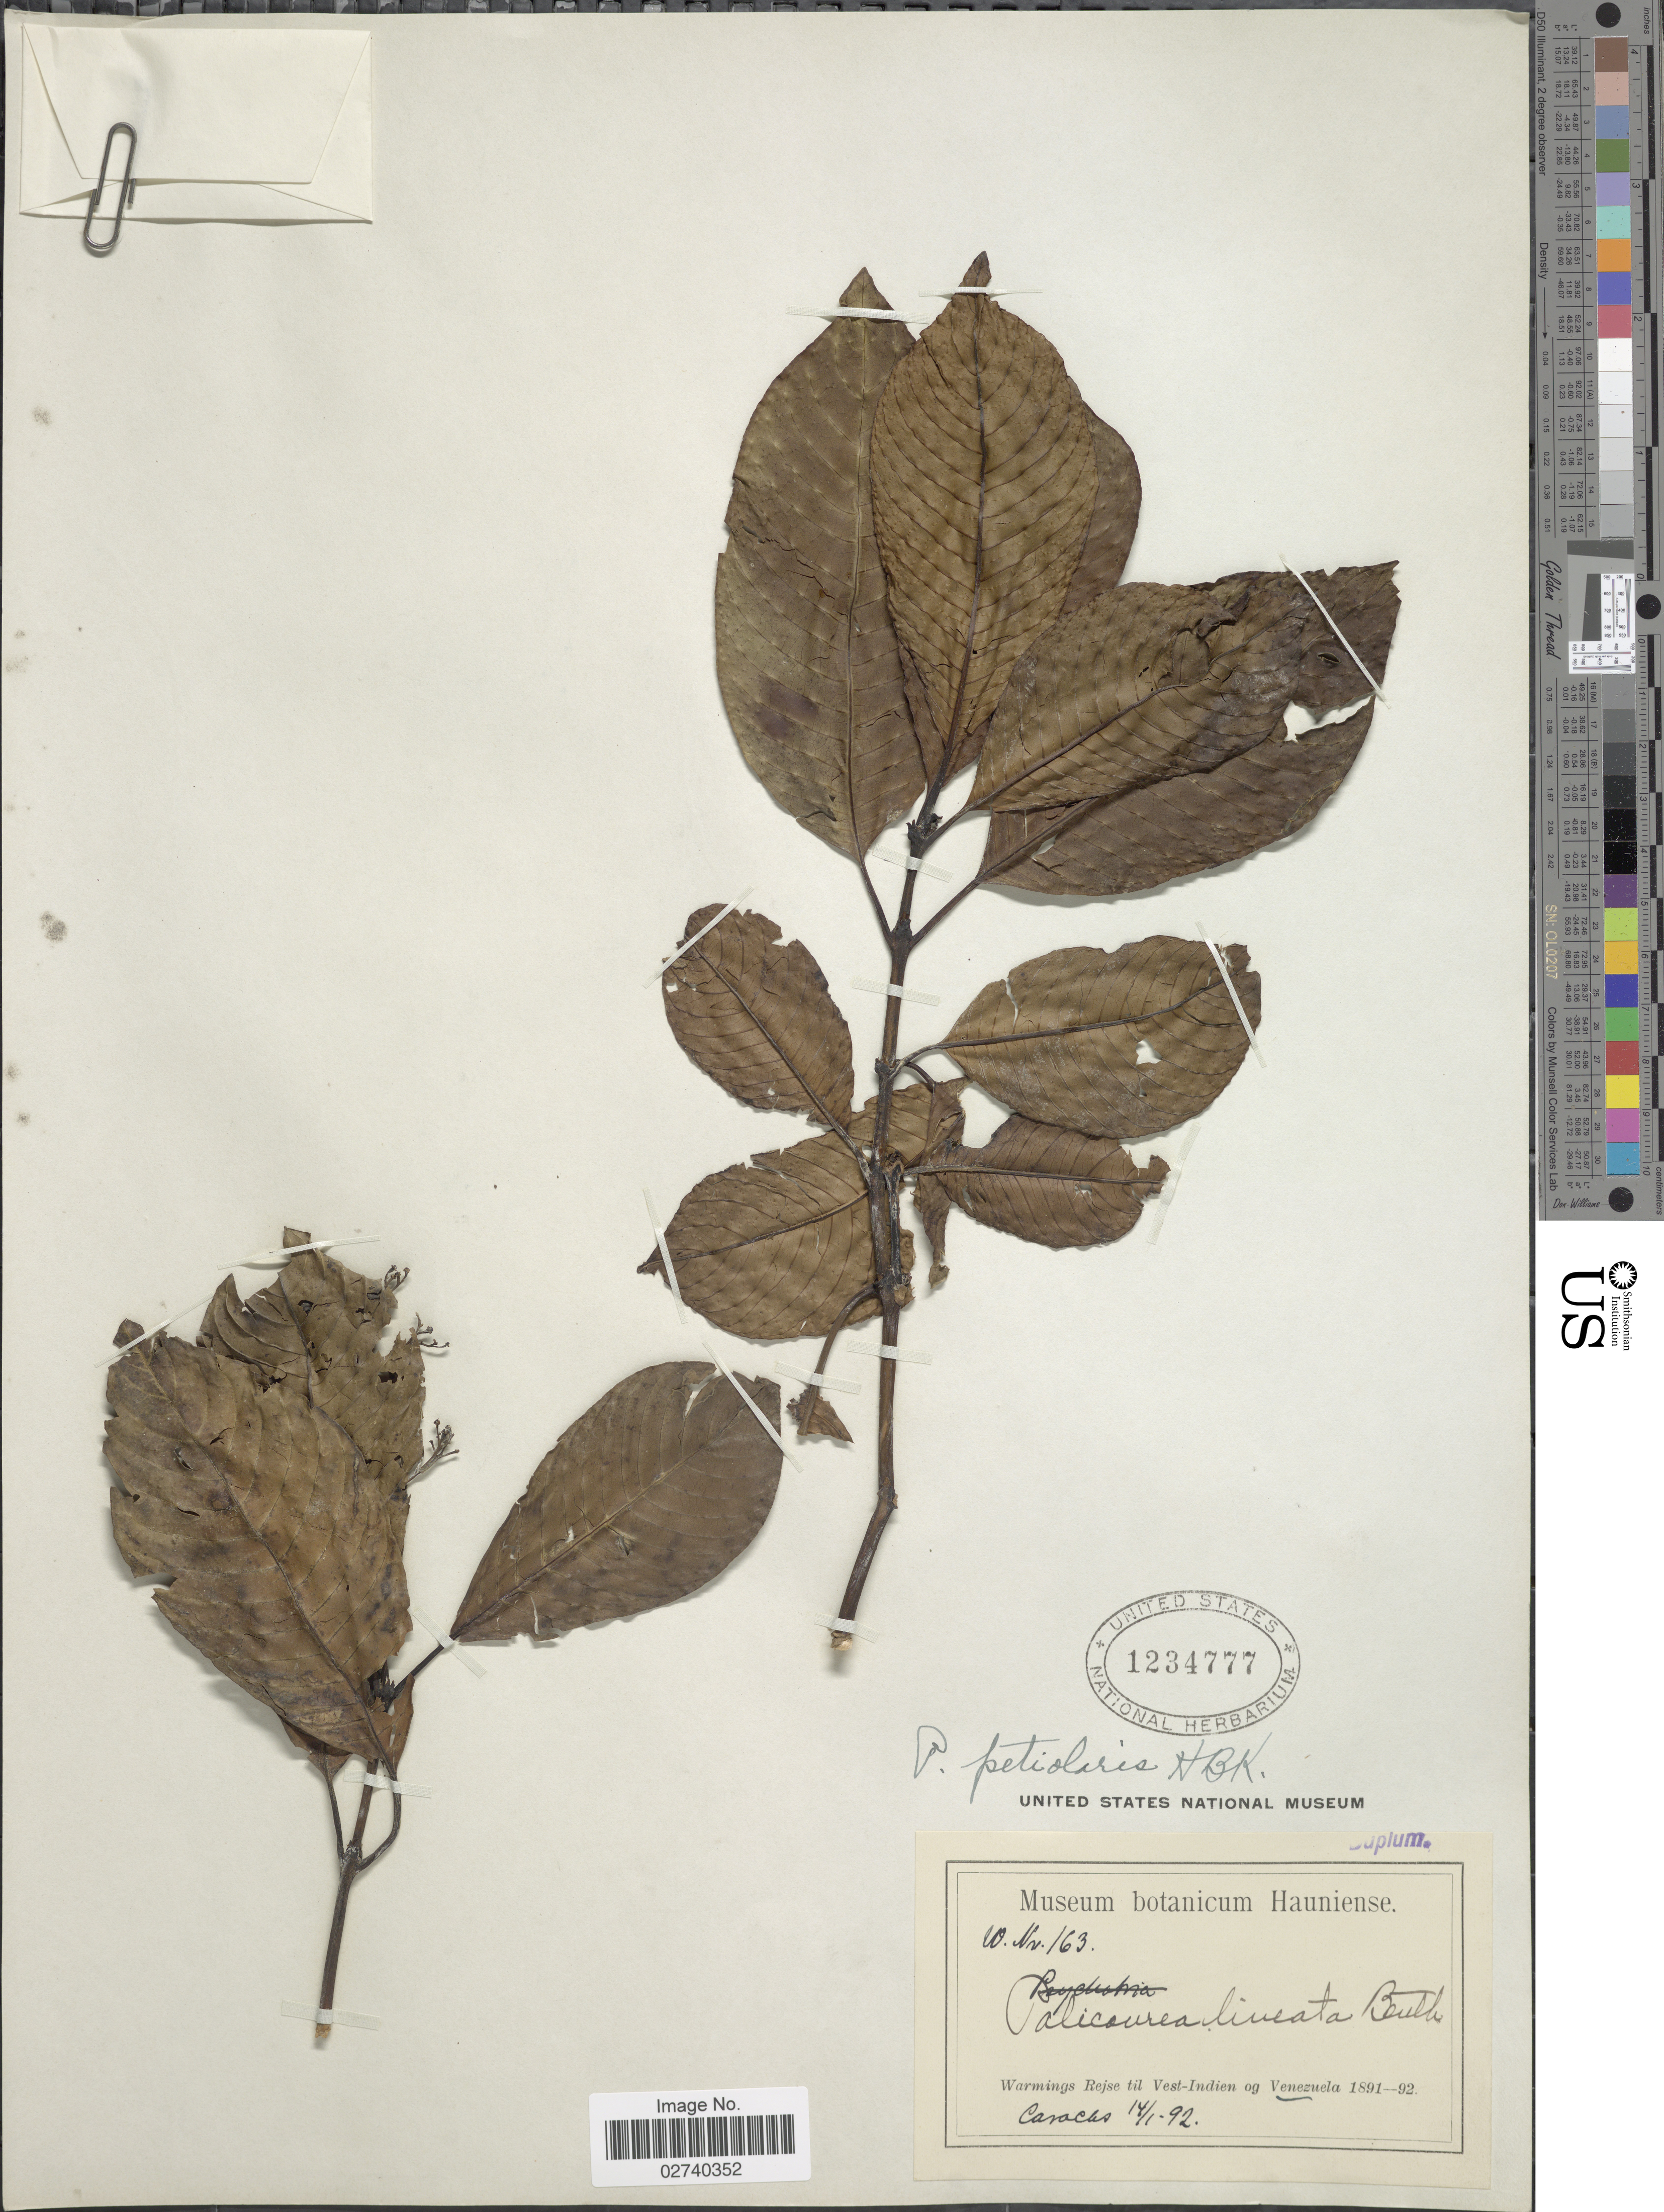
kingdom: Plantae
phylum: Tracheophyta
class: Magnoliopsida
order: Gentianales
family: Rubiaceae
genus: Palicourea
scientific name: Palicourea petiolaris Kunth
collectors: -. Warmings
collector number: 163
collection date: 1892-01-14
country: Venezuela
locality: Caracas.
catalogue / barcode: US 1234777